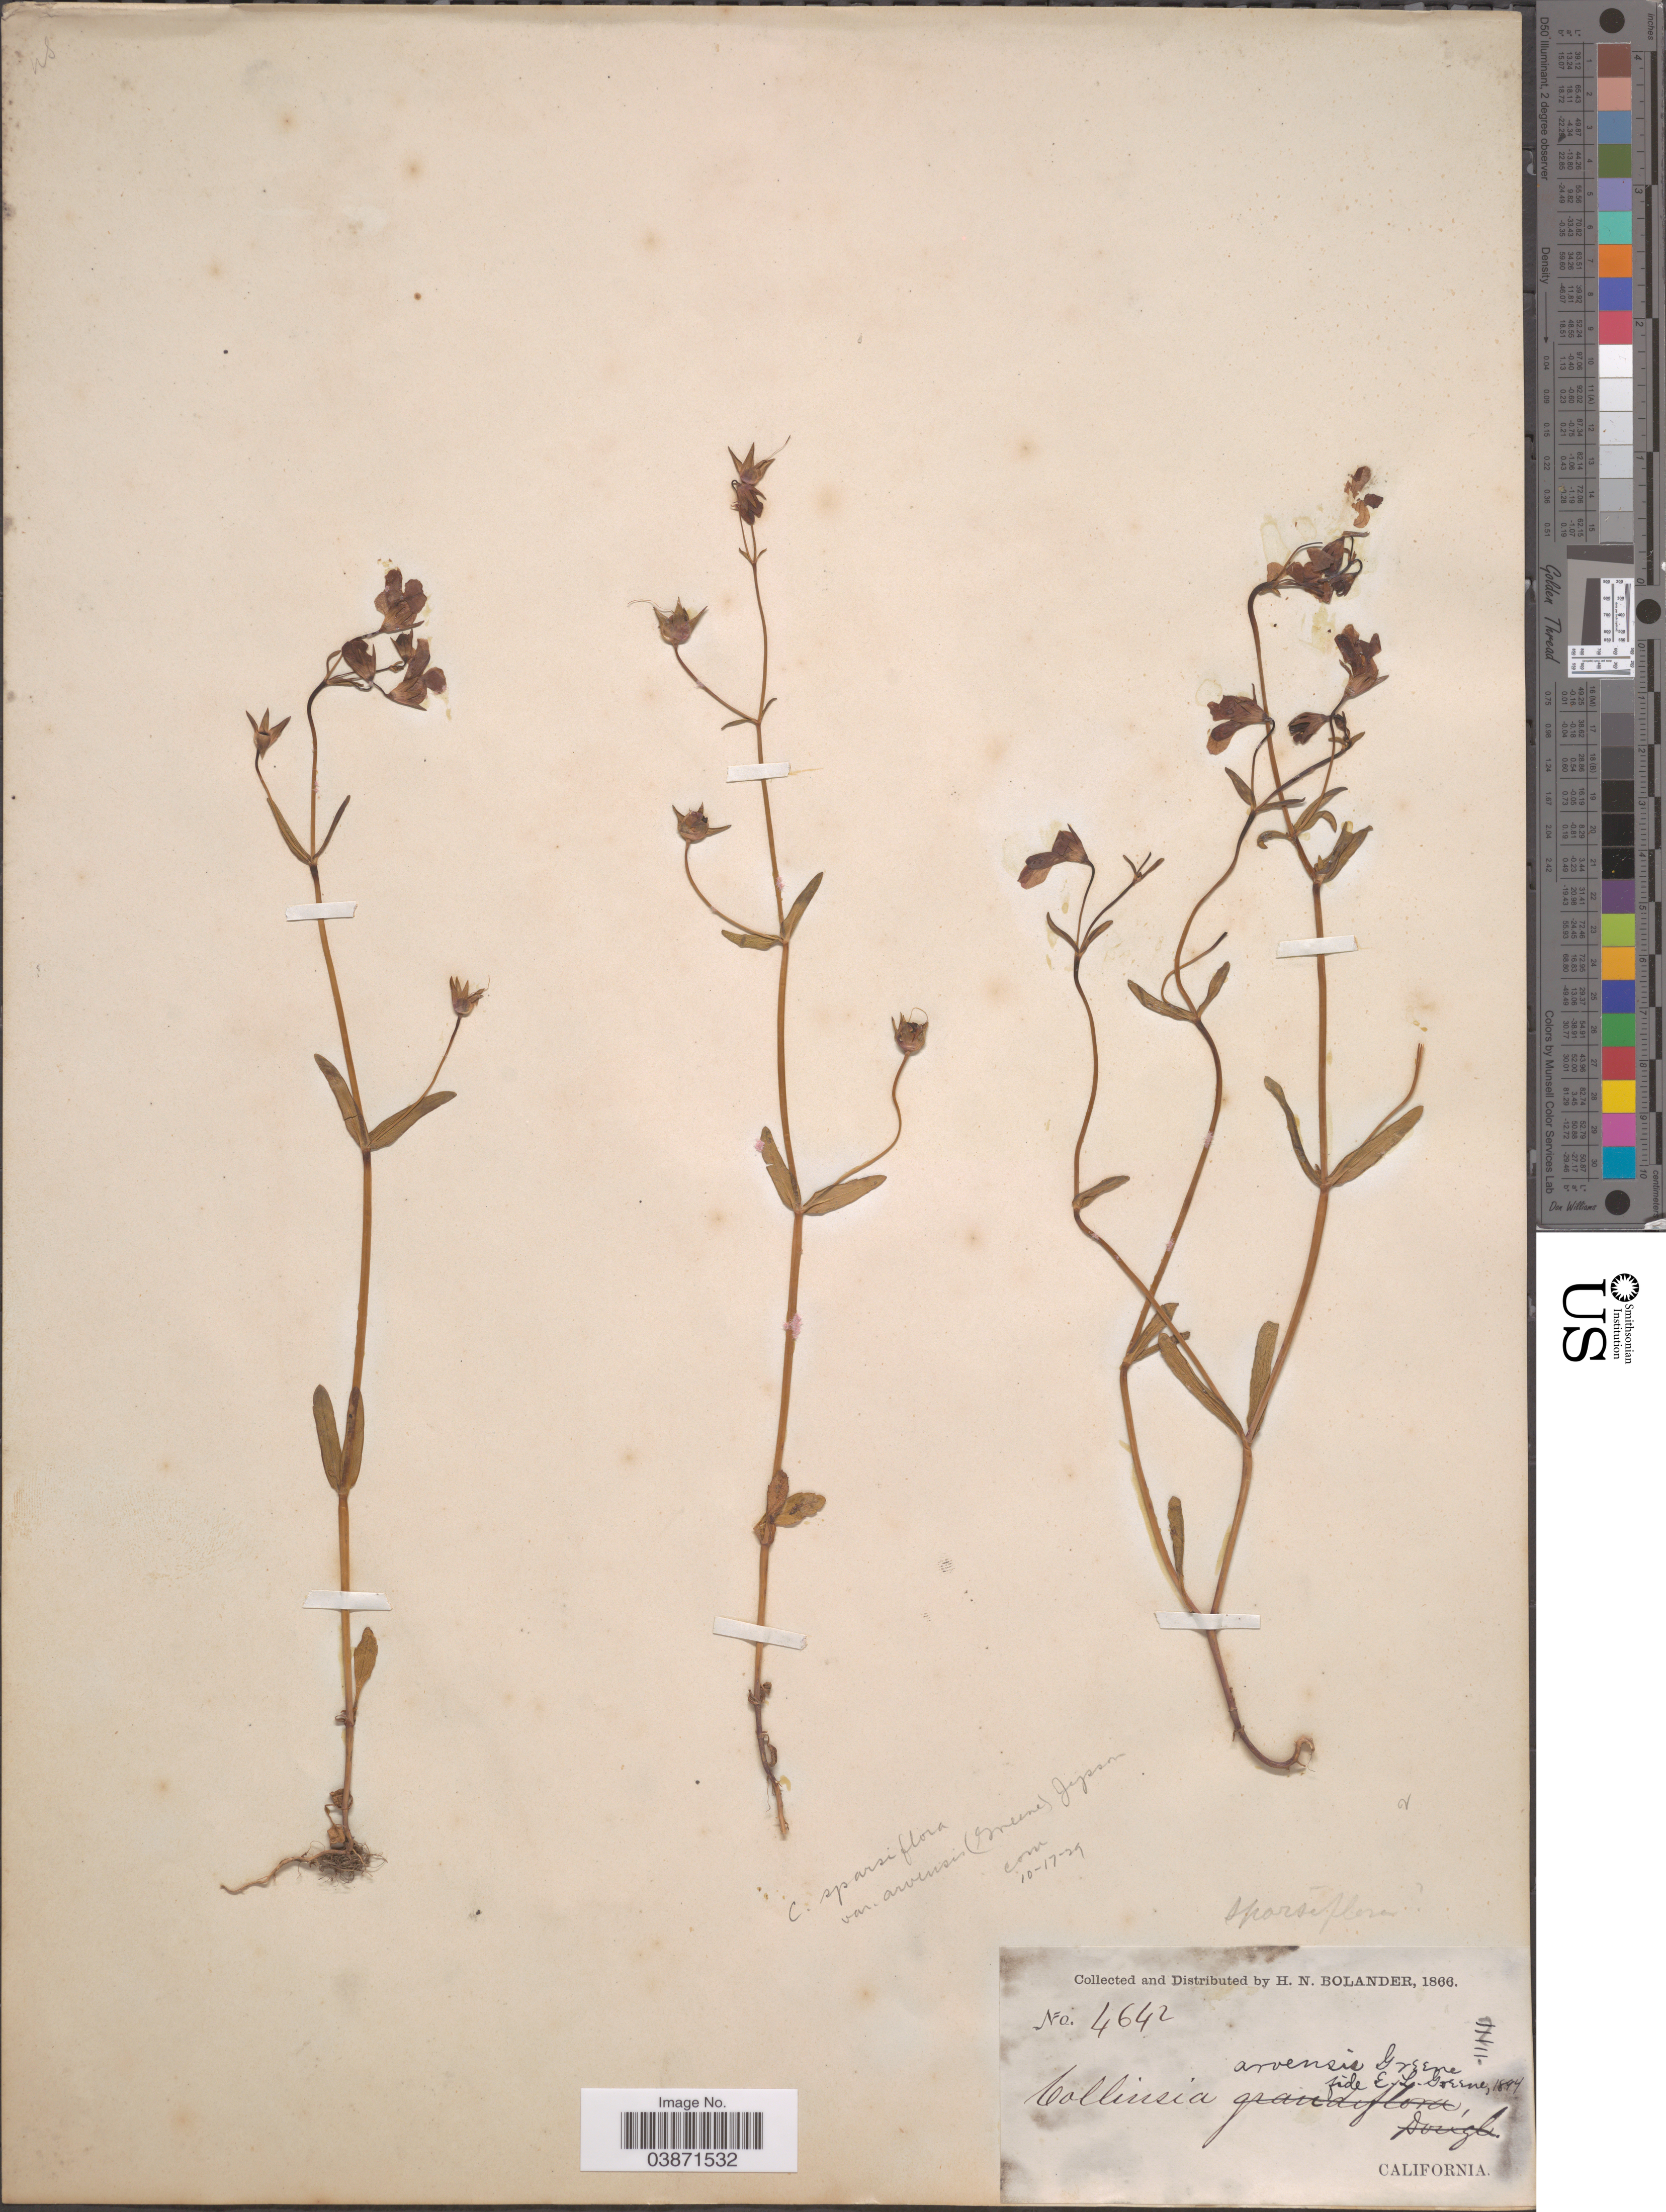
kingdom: Plantae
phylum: Tracheophyta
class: Magnoliopsida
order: Lamiales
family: Plantaginaceae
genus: Collinsia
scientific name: Collinsia sparsiflora var. arvensis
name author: (Greene) Jeps.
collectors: H. Bolander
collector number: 4642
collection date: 1866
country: United States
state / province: California